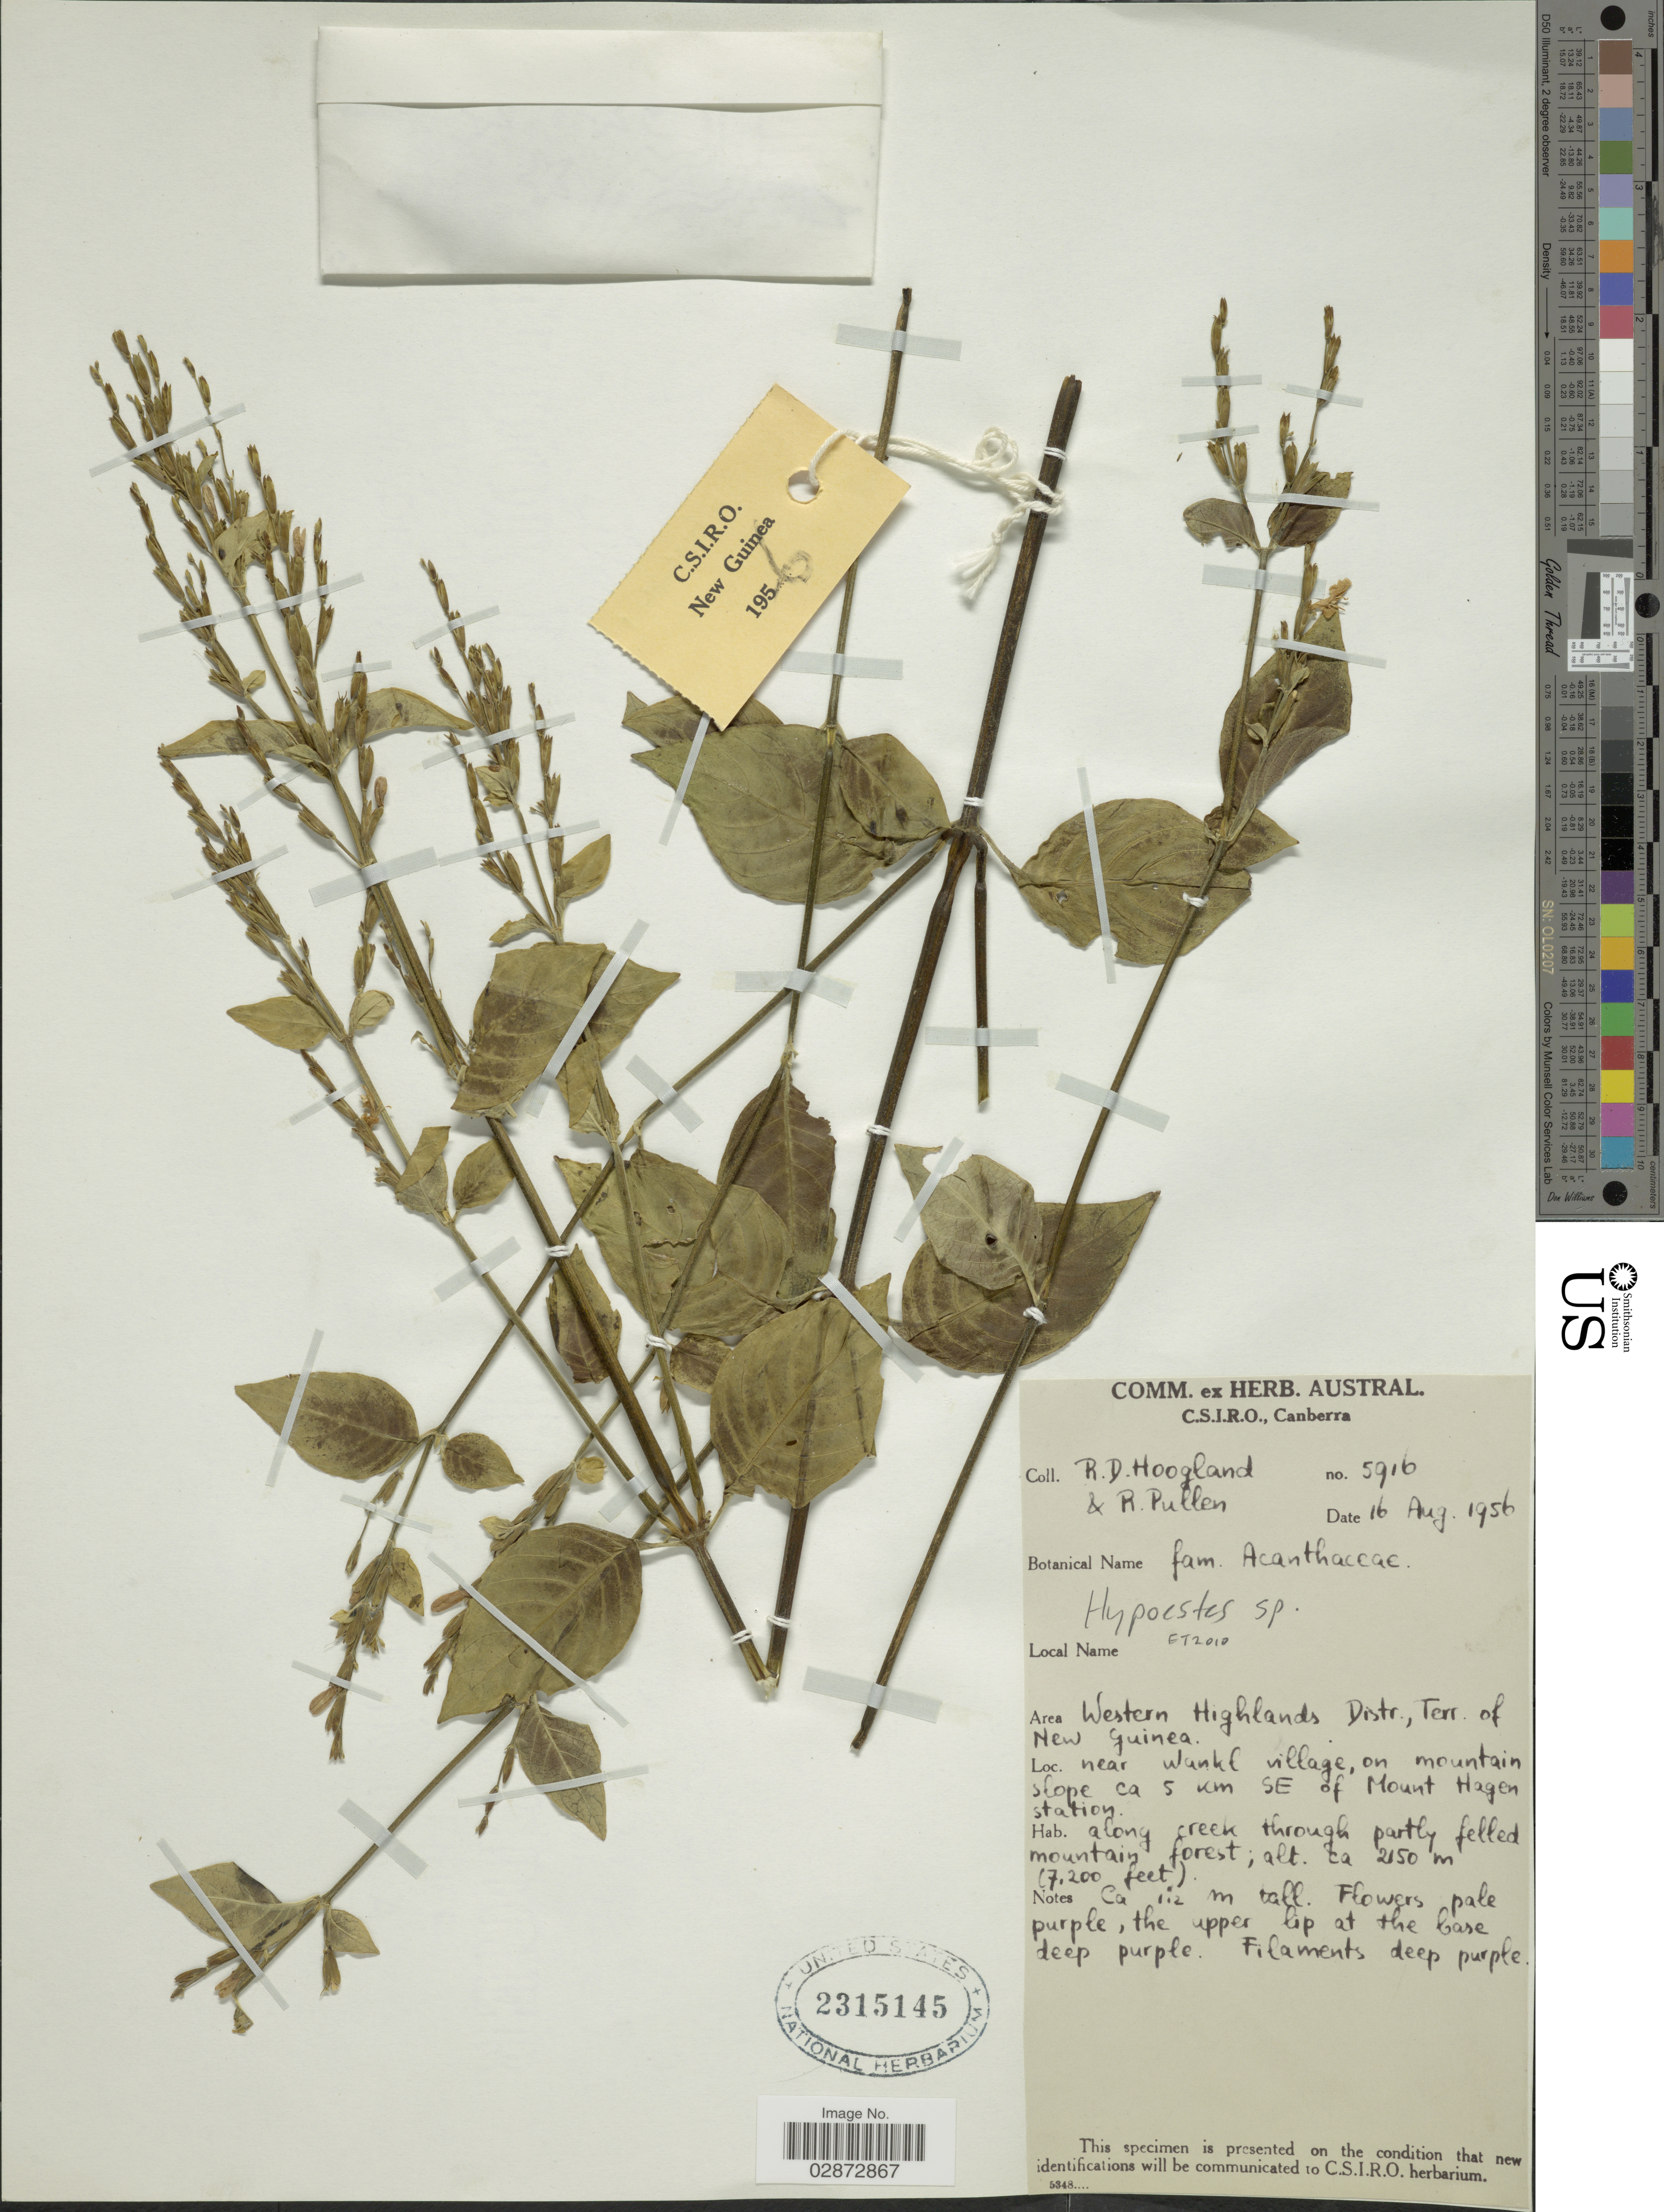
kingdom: Plantae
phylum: Tracheophyta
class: Magnoliopsida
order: Lamiales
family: Acanthaceae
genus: Hypoestes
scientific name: Hypoestes sp.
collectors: R. D. Hoogland & R. Pullen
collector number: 5916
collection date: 1956-08-16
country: Papua New Guinea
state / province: Western Highlands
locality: Western Highlands Distr., Terr. of New Guinea, near Wankl [interpreted] village, on mountain slope ca 5 km SE of Mount Hagen station.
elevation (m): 2150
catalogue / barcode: US 2315145